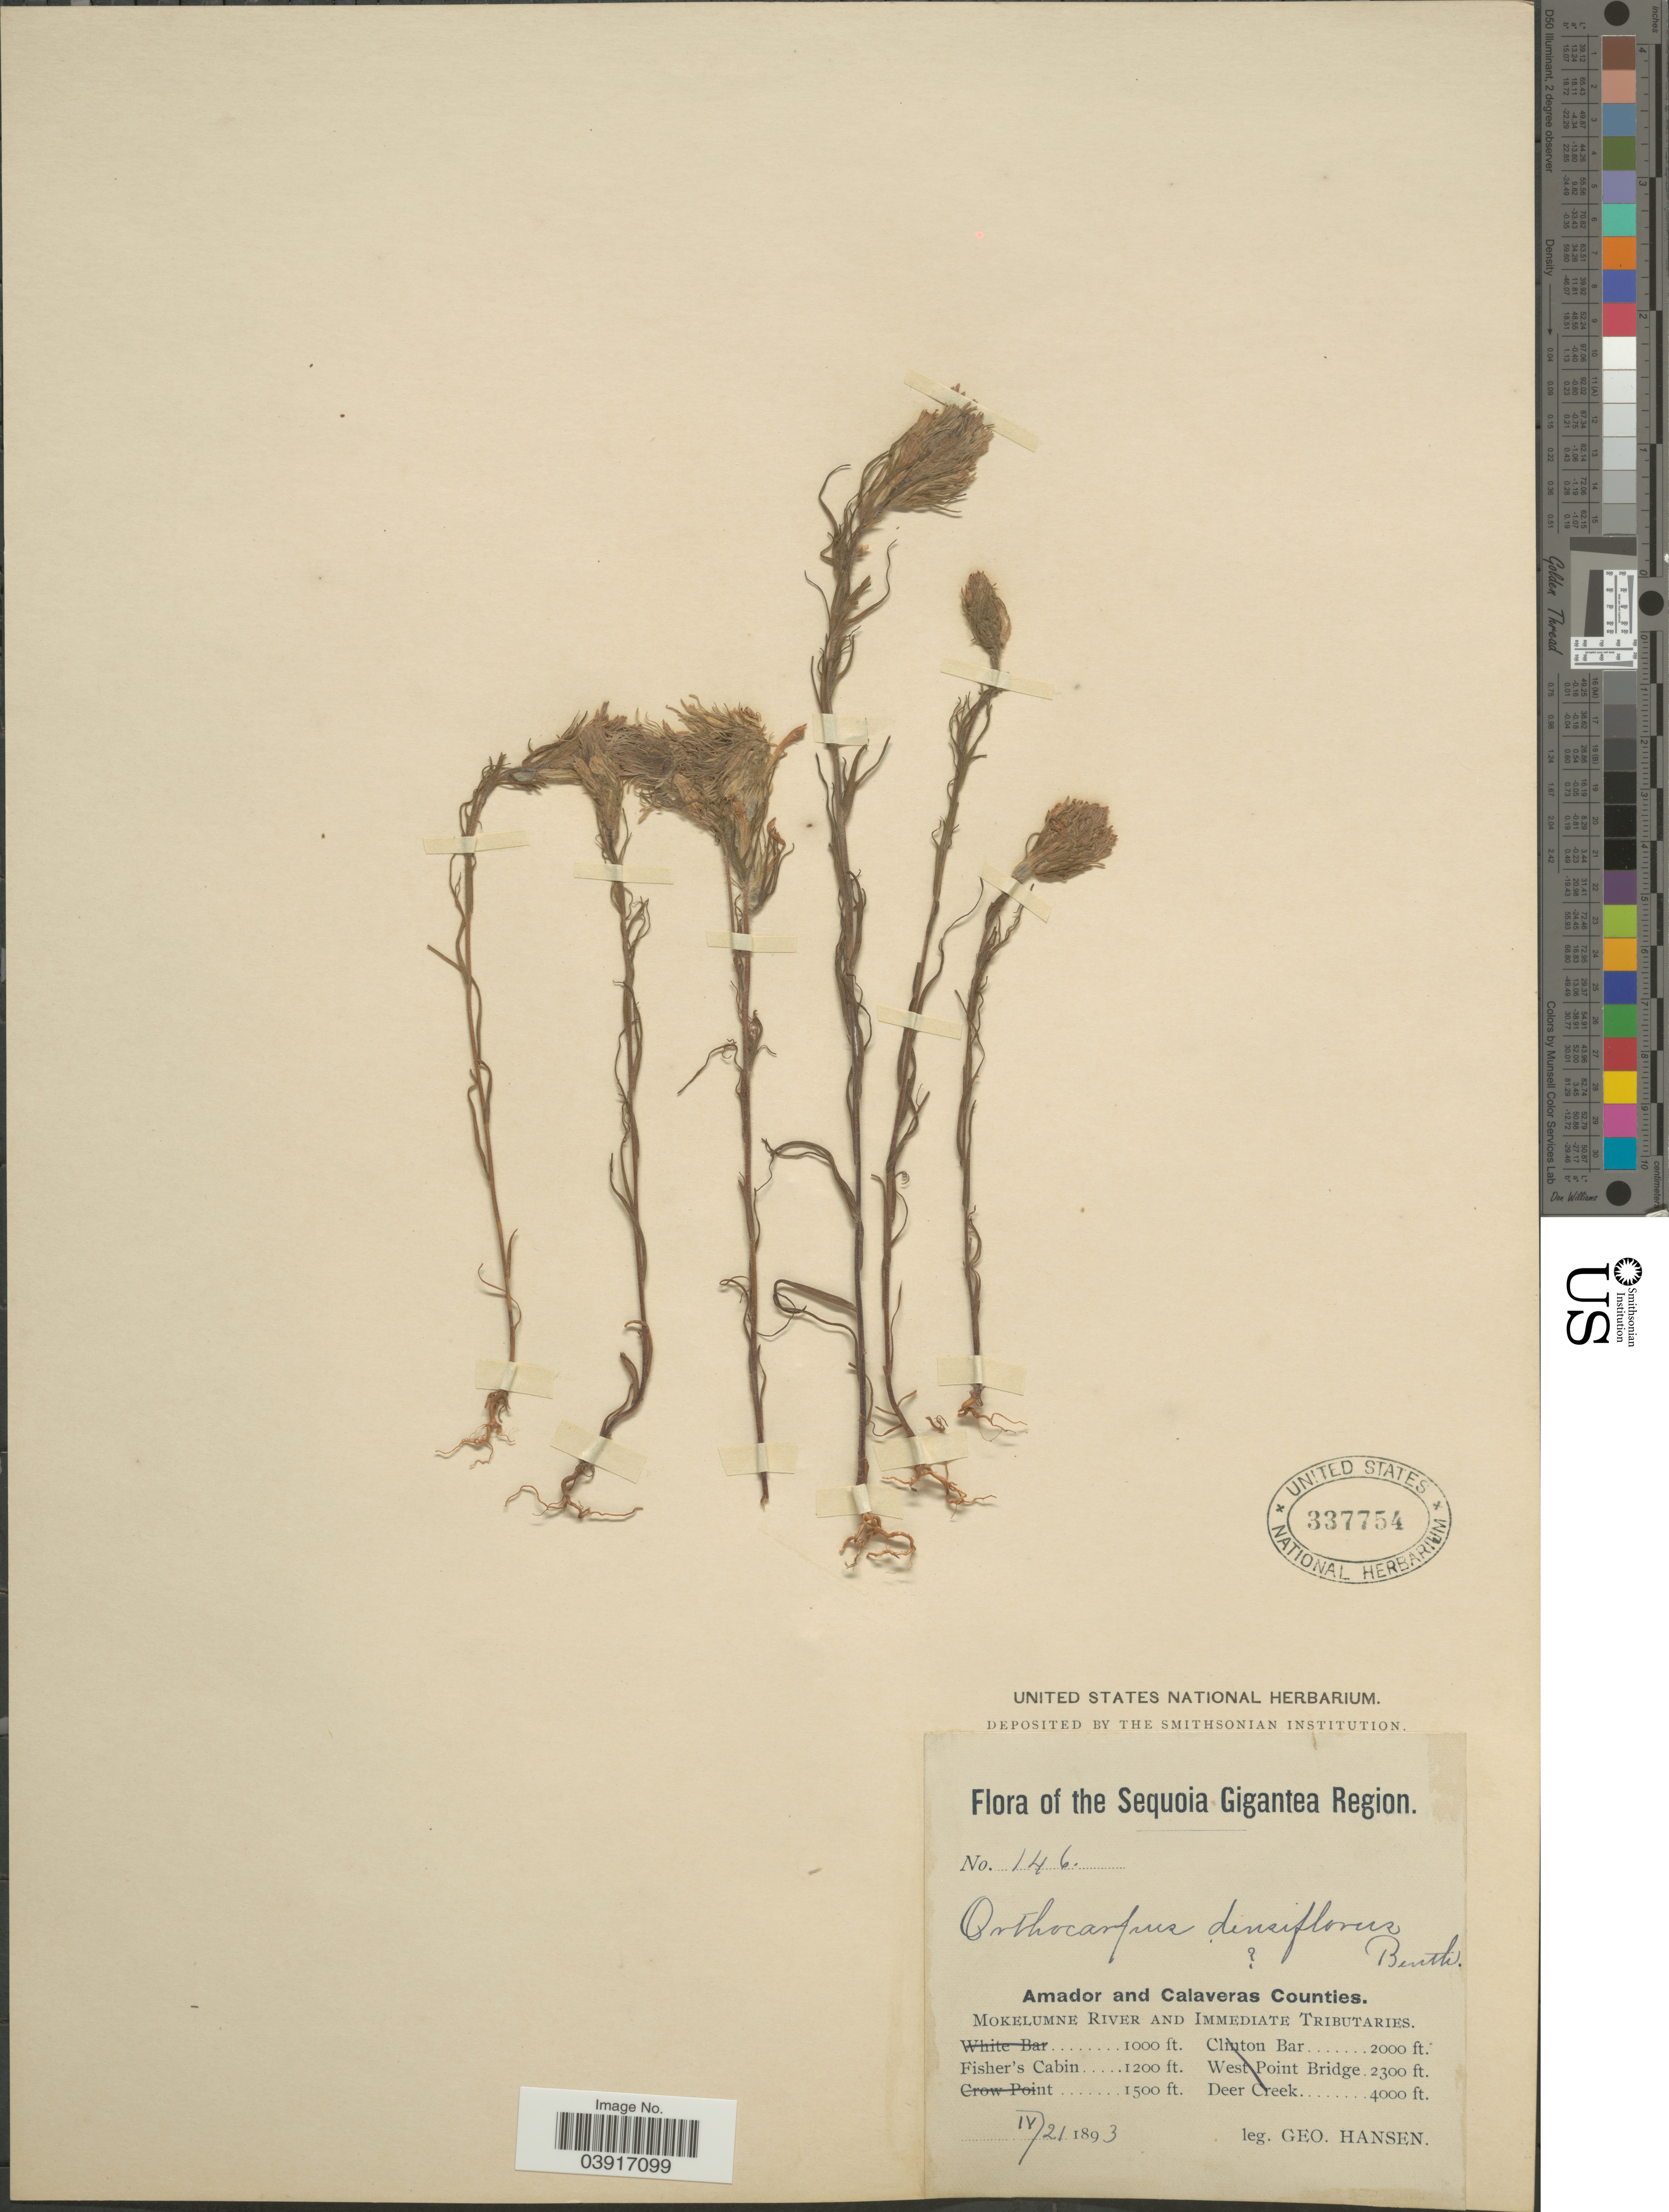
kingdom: Plantae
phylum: Tracheophyta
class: Magnoliopsida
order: Lamiales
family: Orobanchaceae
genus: Orthocarpus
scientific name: Orthocarpus densiflorus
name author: Benth.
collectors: G. Hansen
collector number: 146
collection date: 1893-04-21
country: United States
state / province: California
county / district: Calaveras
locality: The Sequoia Gigantea Region. Amador and Calaveras Counties. Mokelumne River and Immediate Tributaries. Fisher's Cabin.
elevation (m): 366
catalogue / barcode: US 337754